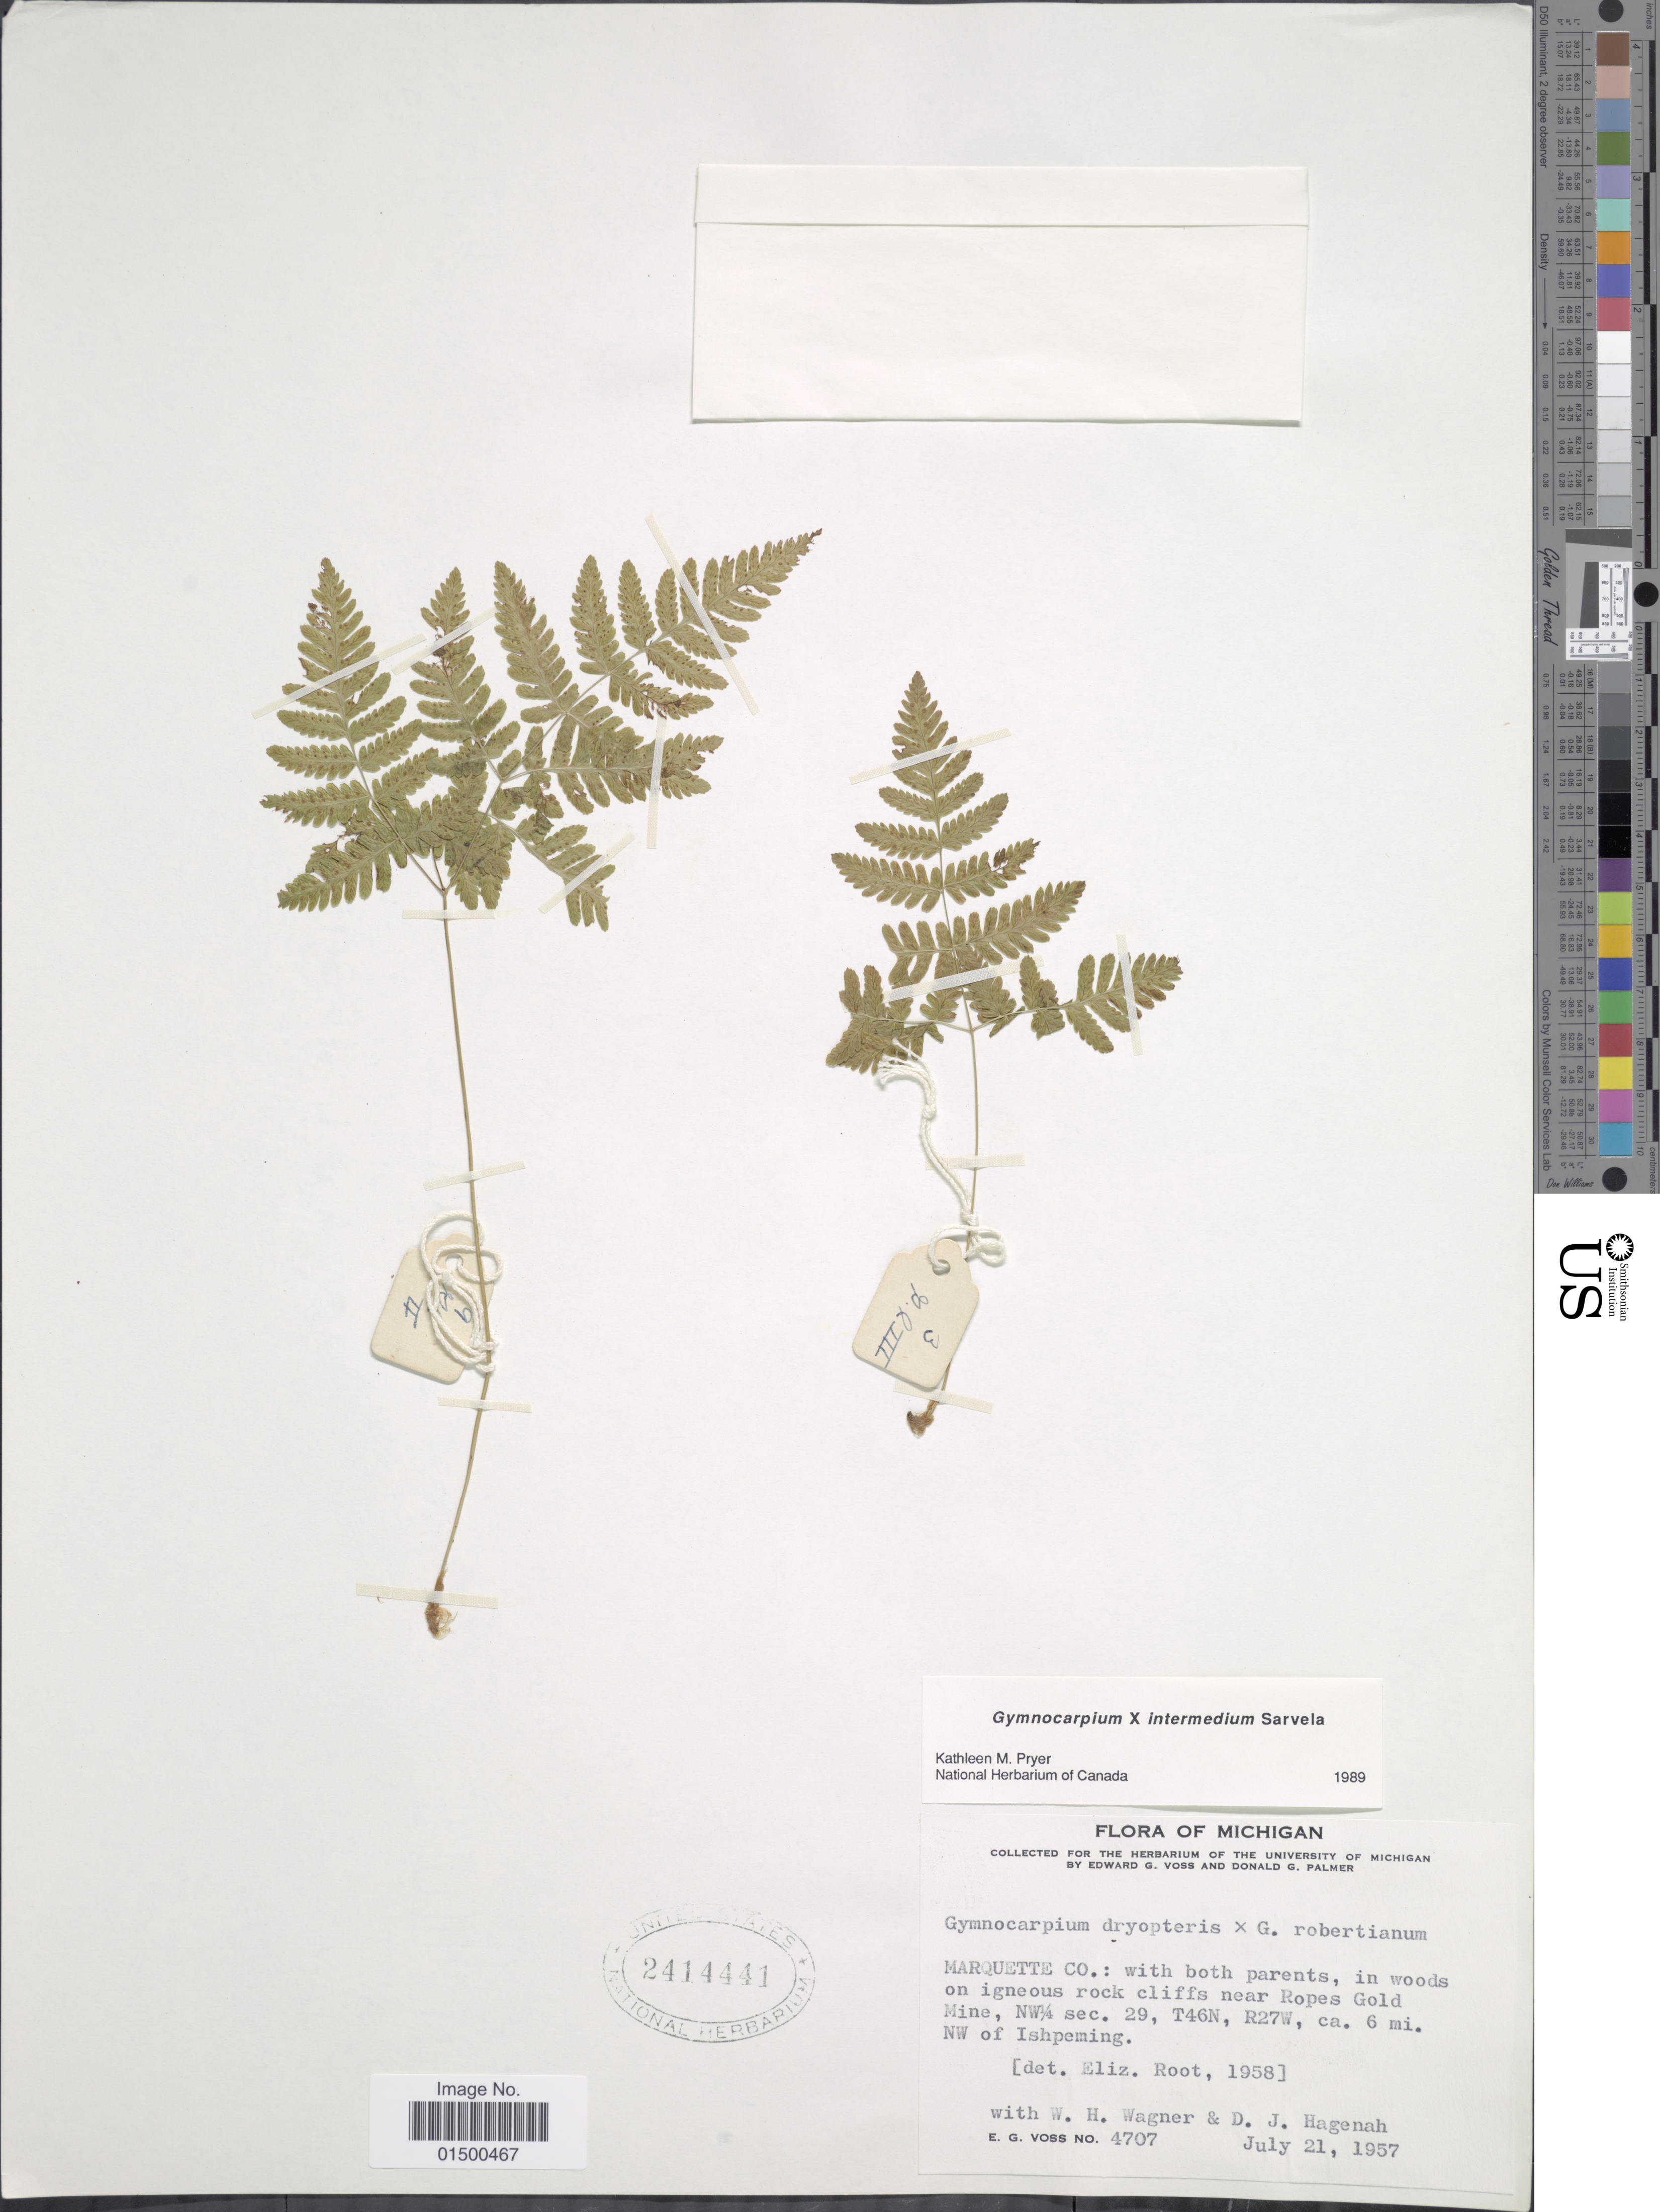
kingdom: Plantae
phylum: Tracheophyta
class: Polypodiopsida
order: Polypodiales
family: Cystopteridaceae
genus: Gymnocarpium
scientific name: Gymnocarpium x intermedium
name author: Sarvela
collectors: E. G. Voss, W. H. Wagner & D. Hagenah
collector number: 4707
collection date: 1957-07-21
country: United States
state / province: Michigan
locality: Marquette Co.: with both parents, in woods on igneous rock cliffs near Ropes gold Mine, NW1/4 sec. 29, T46N, R27W, ca. 6 mi. NW of Ishpeming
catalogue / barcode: US 2414441